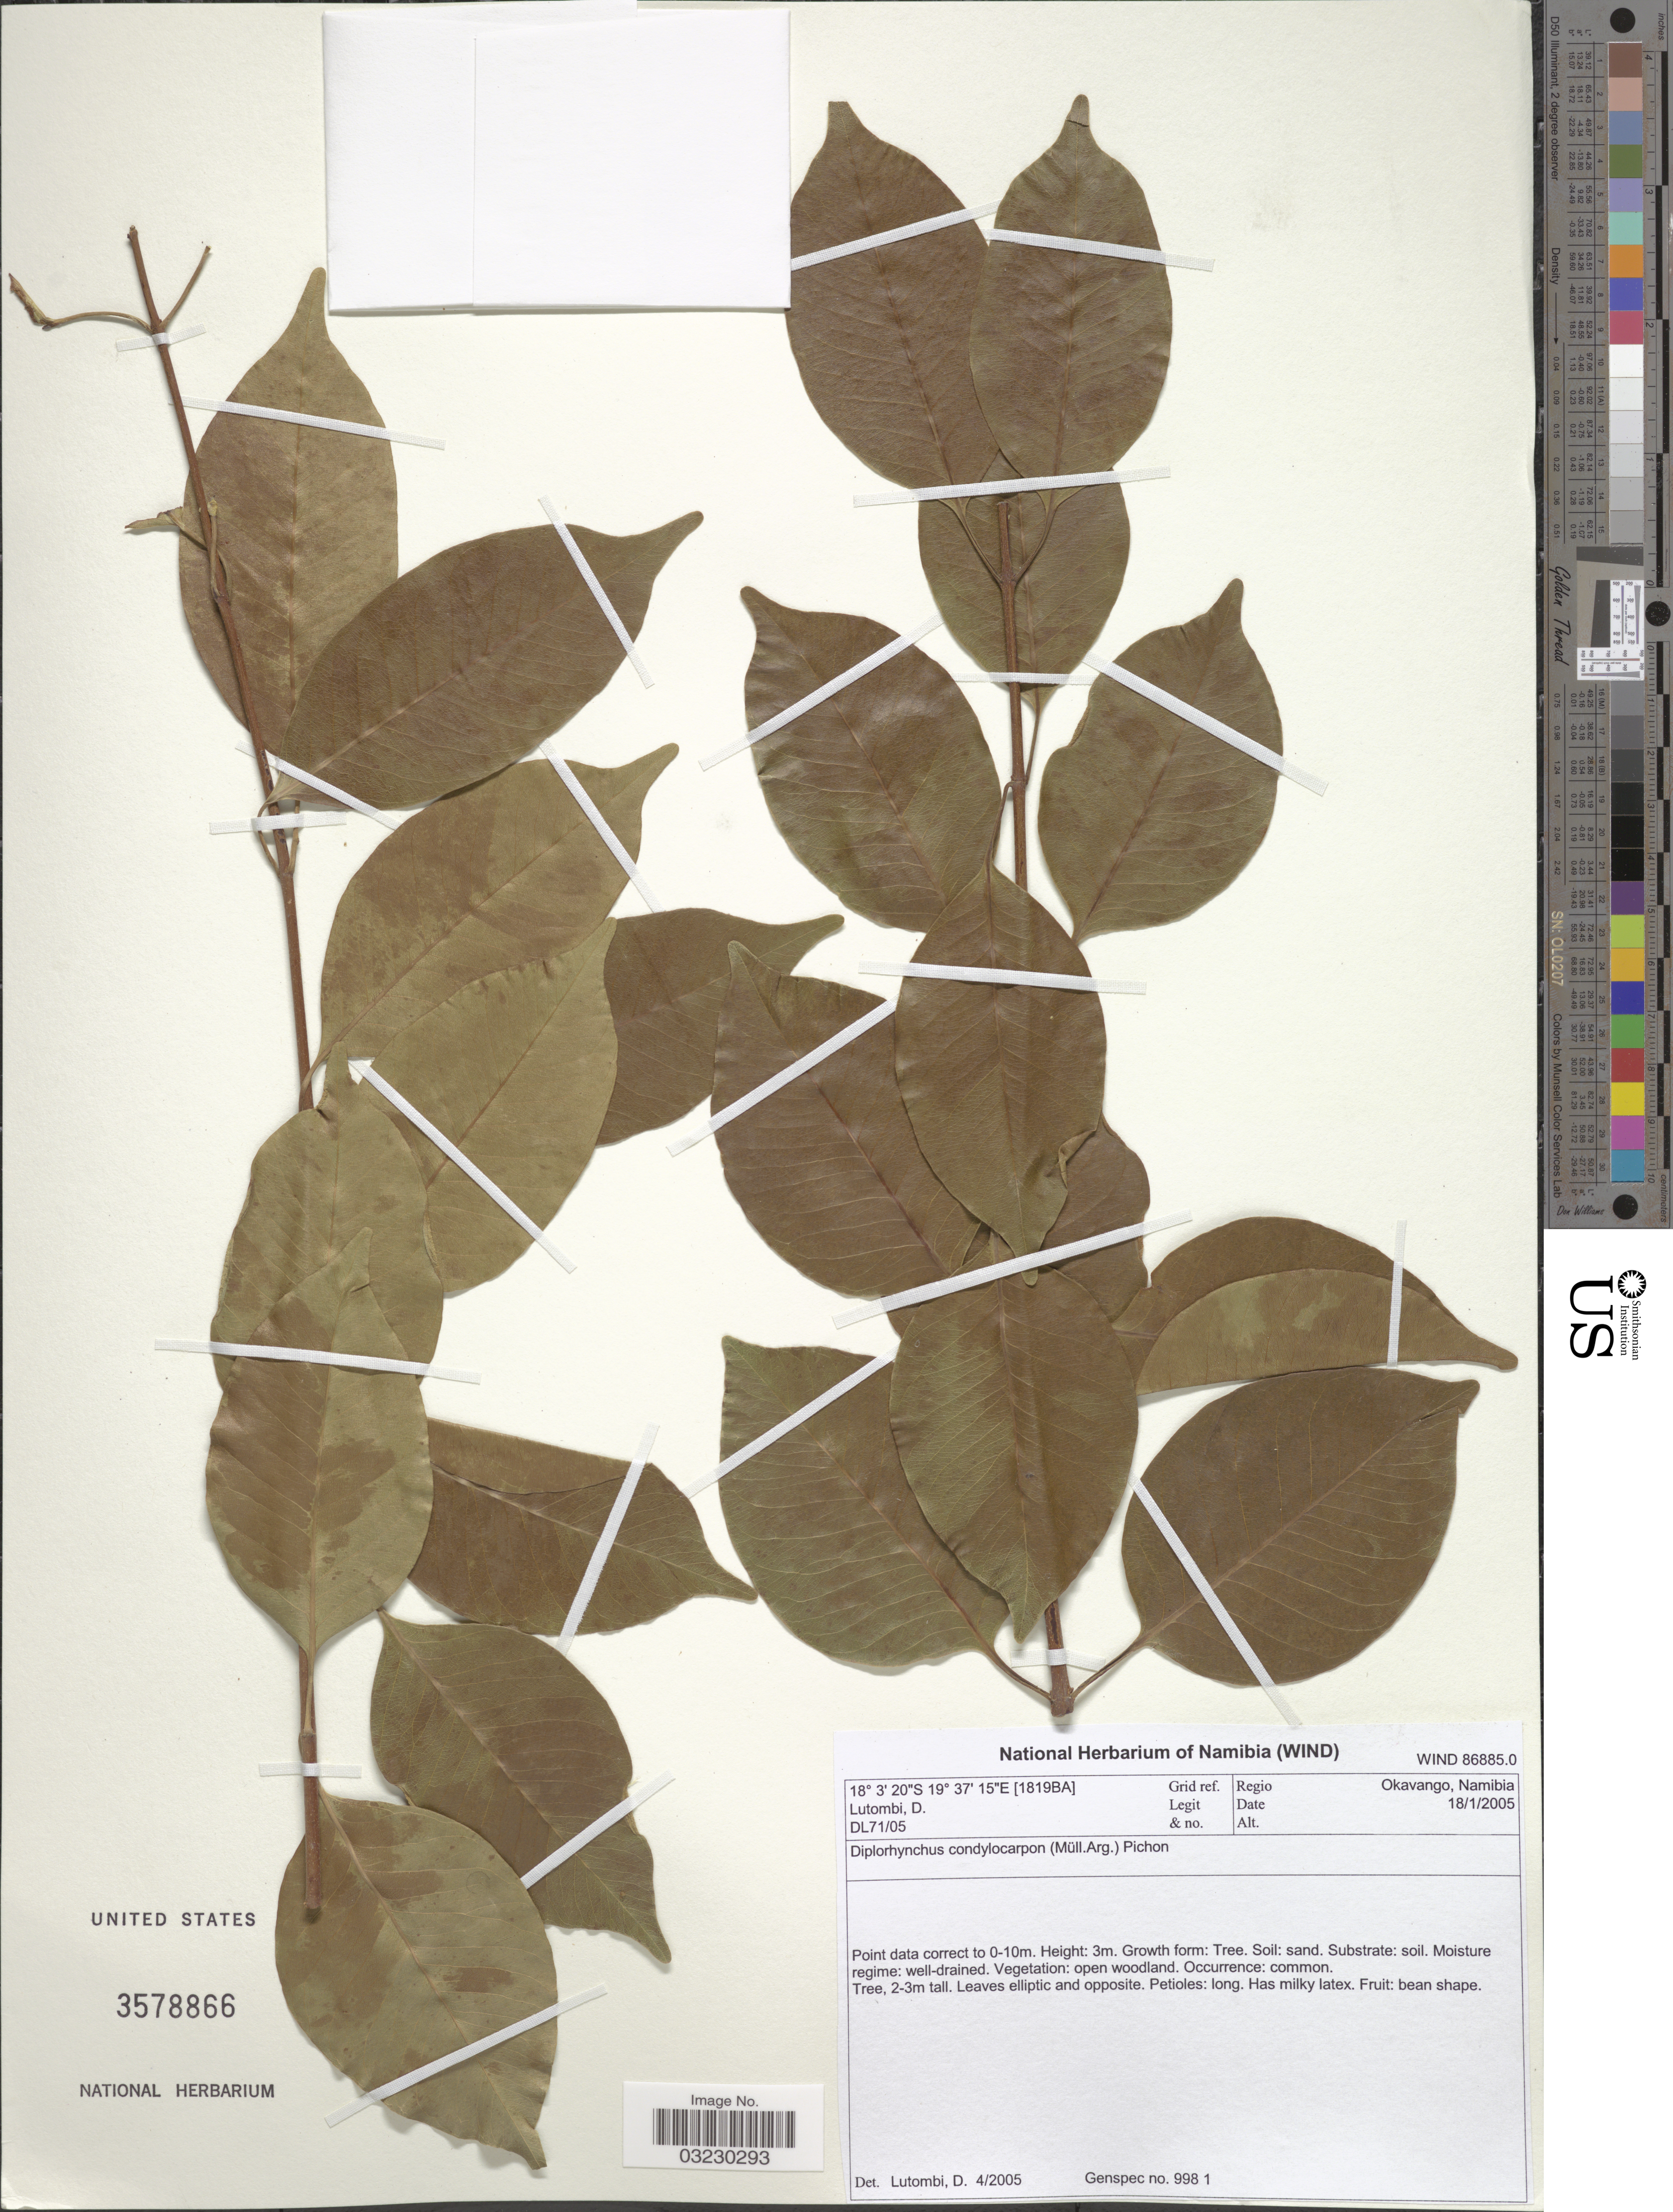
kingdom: Plantae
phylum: Tracheophyta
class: Magnoliopsida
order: Gentianales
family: Apocynaceae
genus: Diplorhynchus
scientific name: Diplorhynchus condylocarpon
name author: (Müll. Arg.) Pichon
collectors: D. Lutombi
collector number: DL71/05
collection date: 2005-01-18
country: Namibia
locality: [1819BA] Grid ref. Regio Okavango.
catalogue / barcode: US 3578866